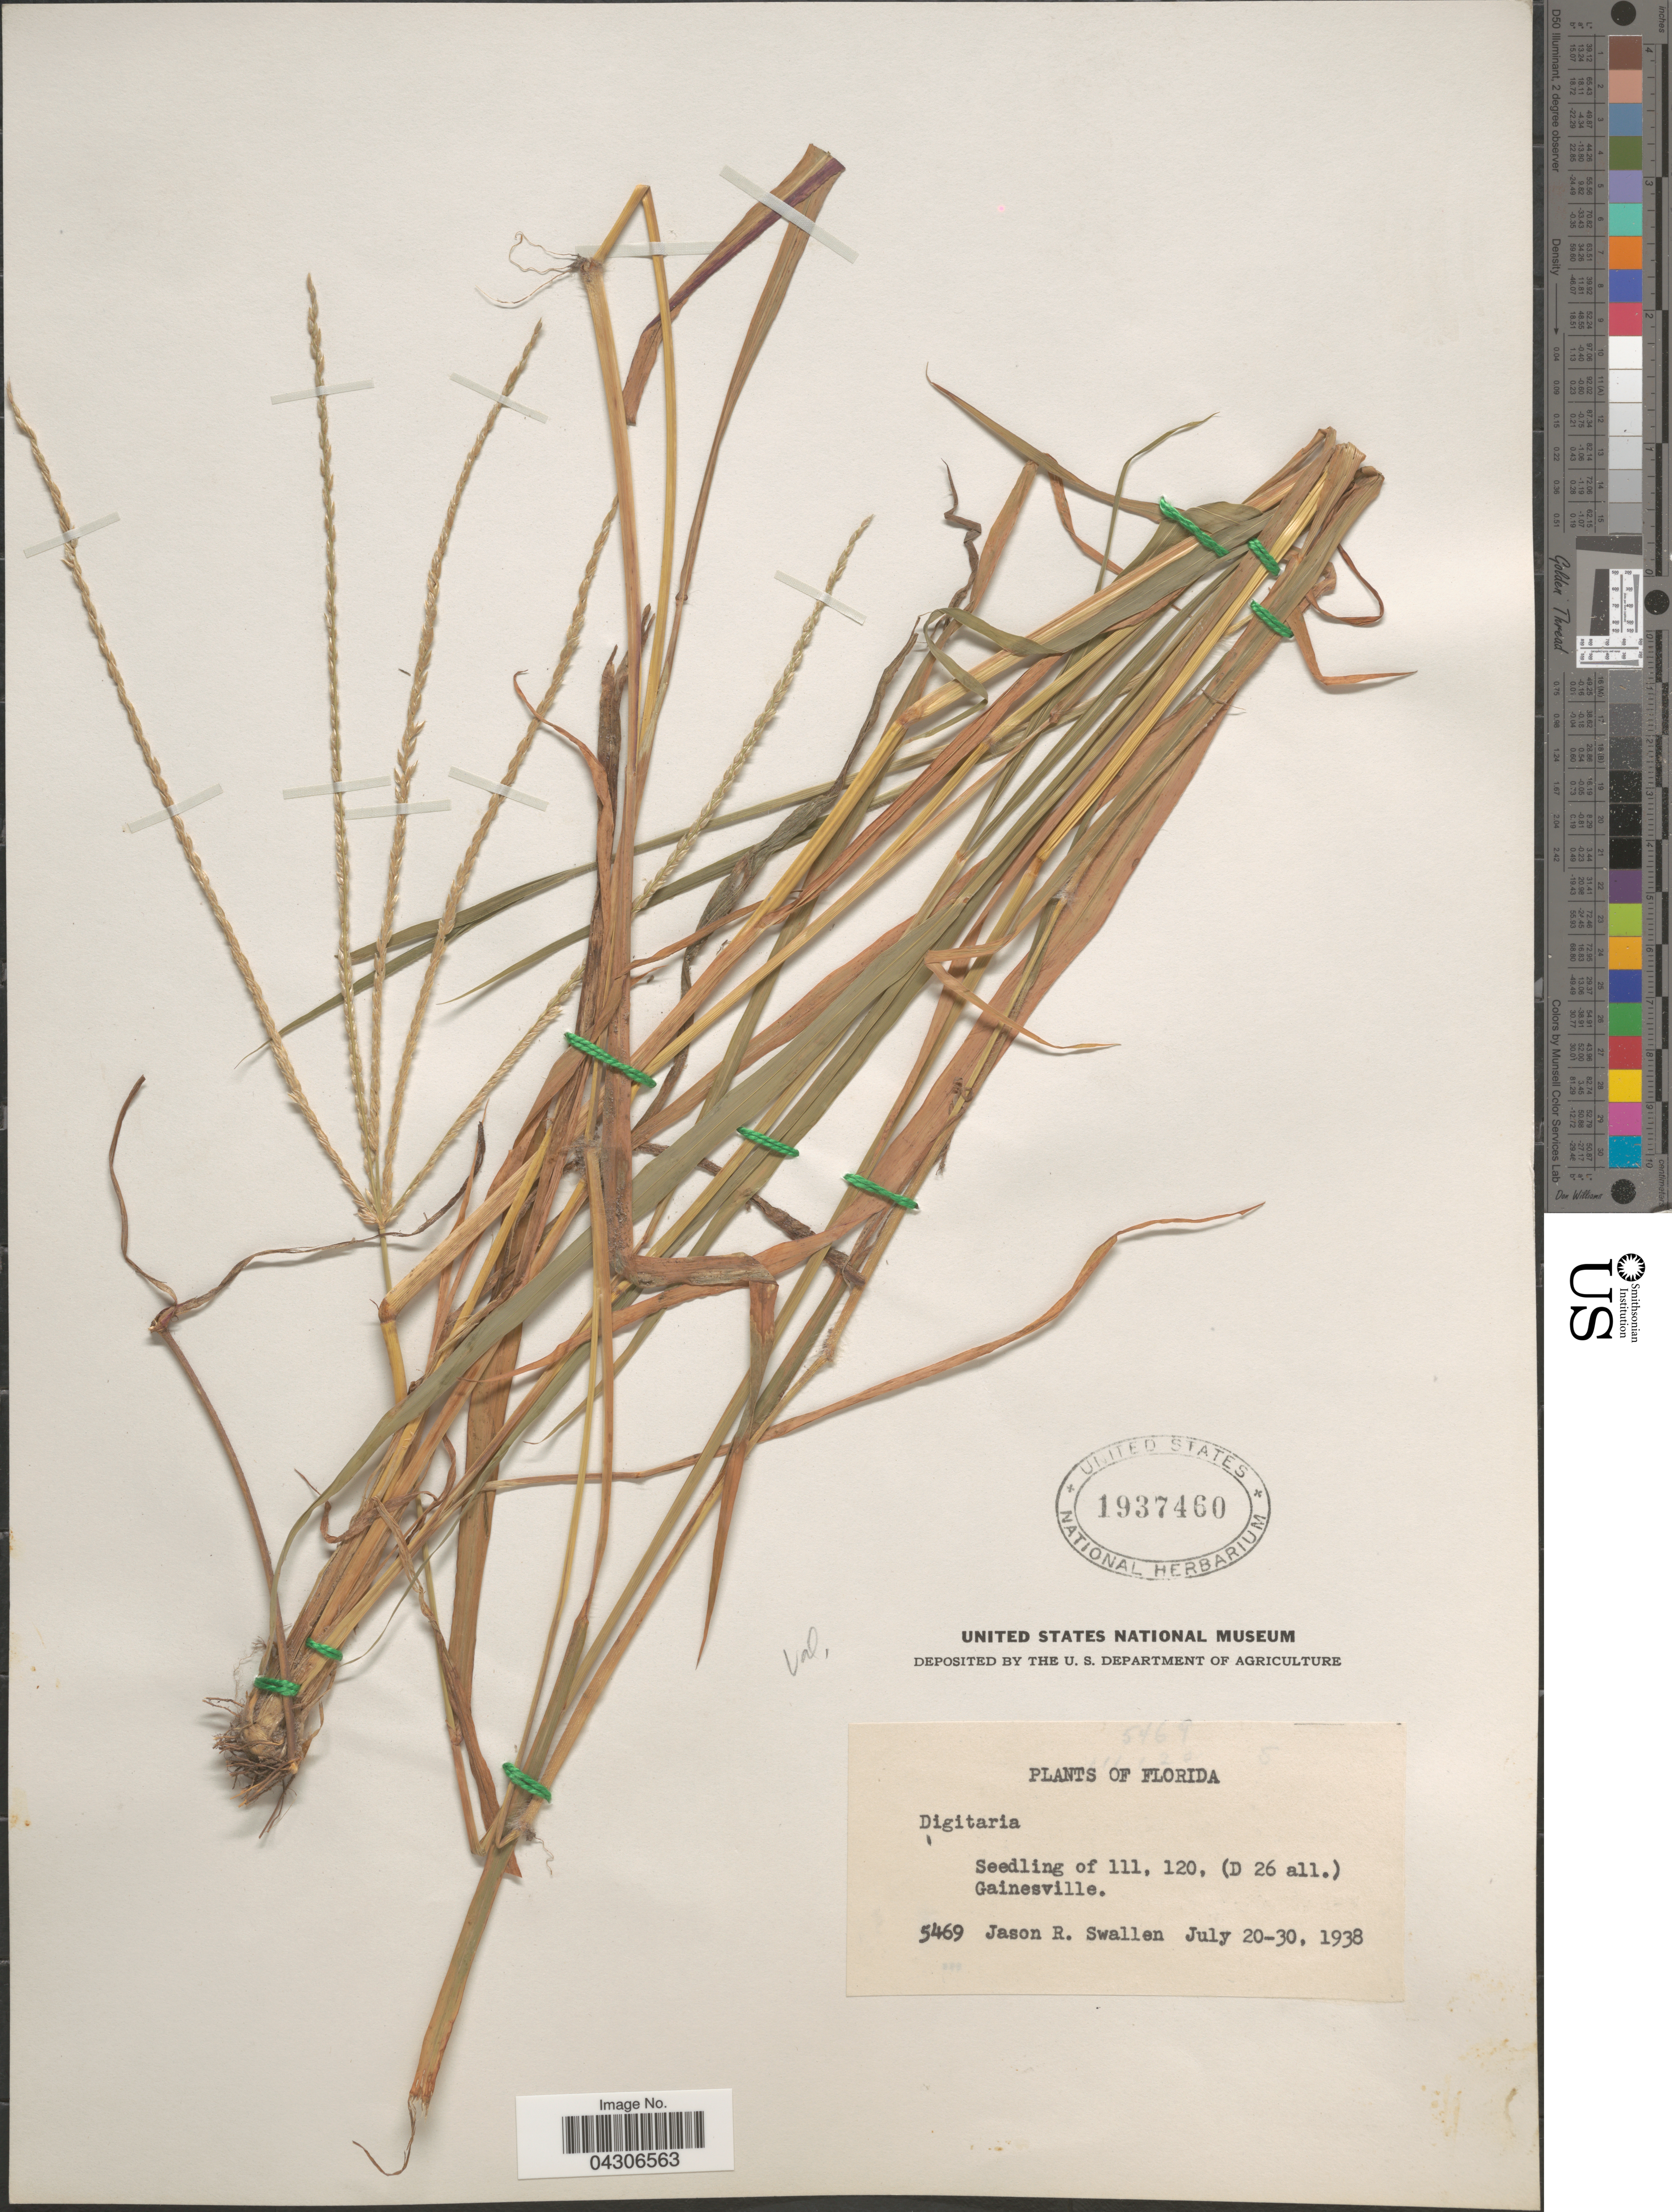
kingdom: Plantae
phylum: Tracheophyta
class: Liliopsida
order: Poales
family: Poaceae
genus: Digitaria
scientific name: Digitaria sp.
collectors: J. R. Swallen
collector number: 5469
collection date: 1938-07-20/1938-07-30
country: United States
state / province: Florida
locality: Gainesville.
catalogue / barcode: US 1937460